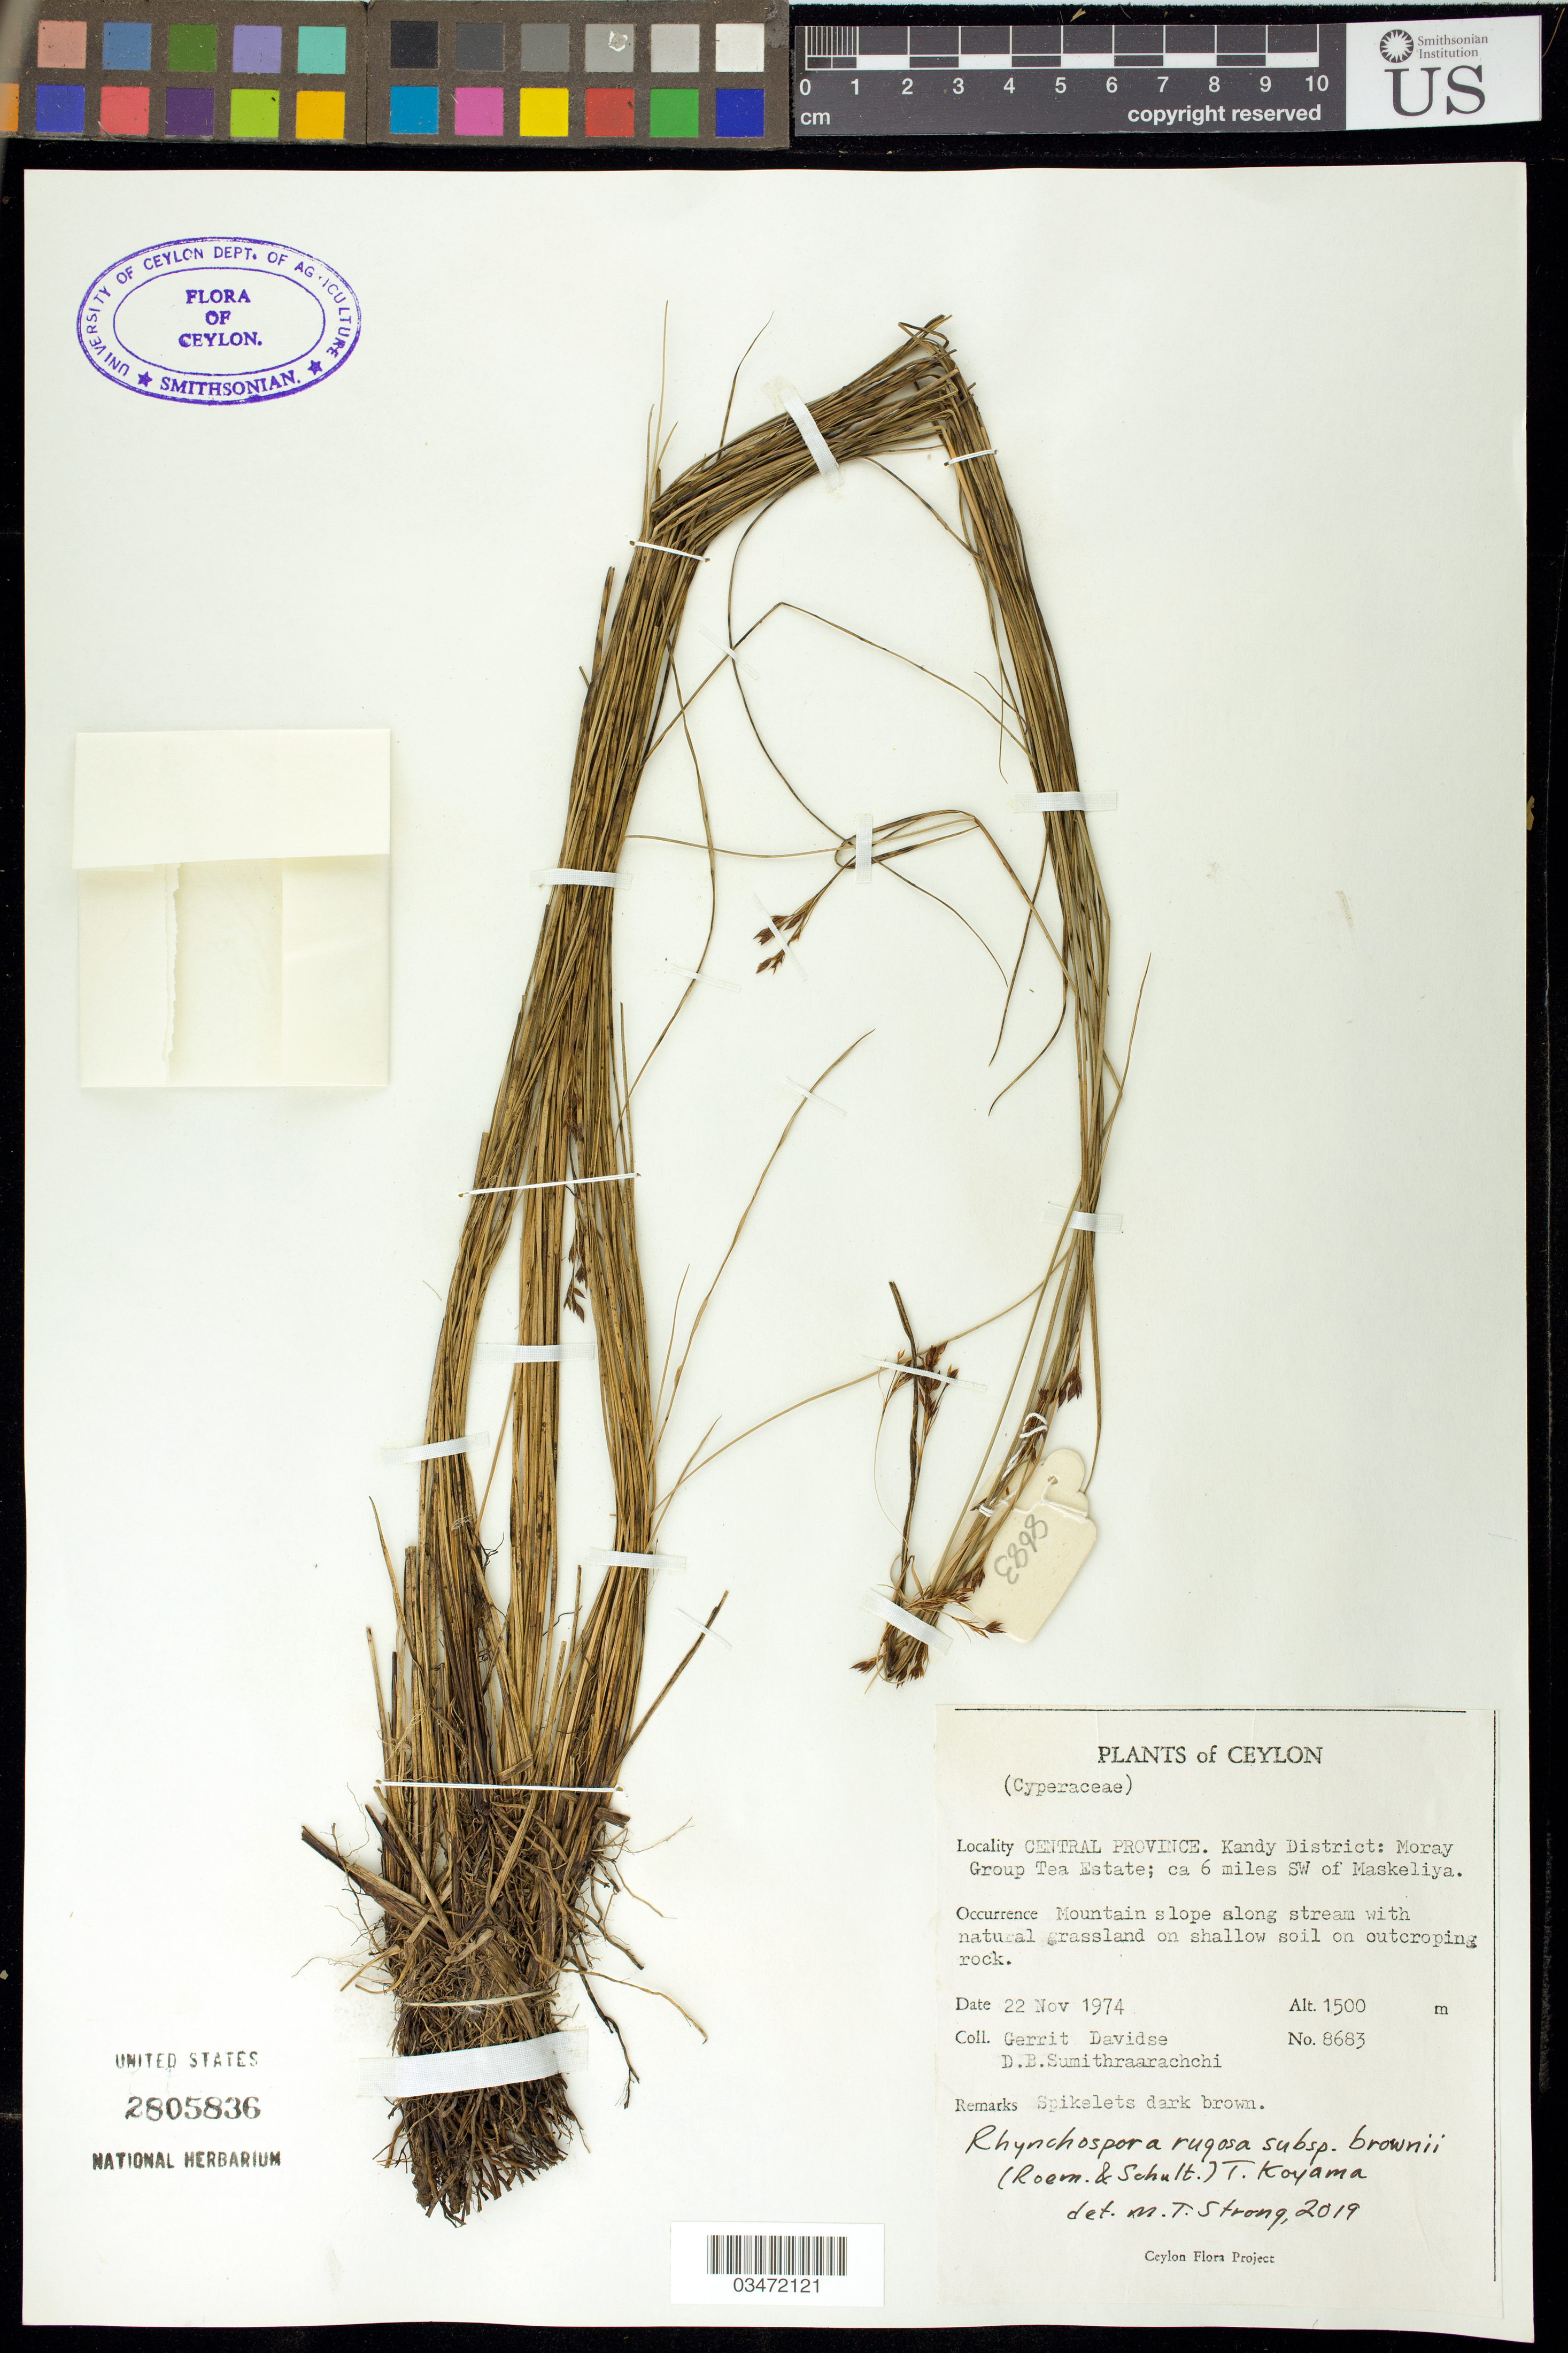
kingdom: Plantae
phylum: Tracheophyta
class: Liliopsida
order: Poales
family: Cyperaceae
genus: Rhynchospora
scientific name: Rhynchospora rugosa subsp. brownii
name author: (Roem. & Schult.) T. Koyama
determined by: Strong, M. T., (US), Smithsonian Institution - National Museum of Natural History (UNITED STATES)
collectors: G. Davidse & D. B. Sumithraarachchi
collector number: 8683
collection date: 1974-11-22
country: Sri Lanka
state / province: Central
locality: Kandy District. Moray Group Tea Estate; ca. 6 miles SW of Maskeliya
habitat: Mountain slope along stream with natural grassland on shallow soil on outcroping rock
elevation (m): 1500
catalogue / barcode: US 2805836